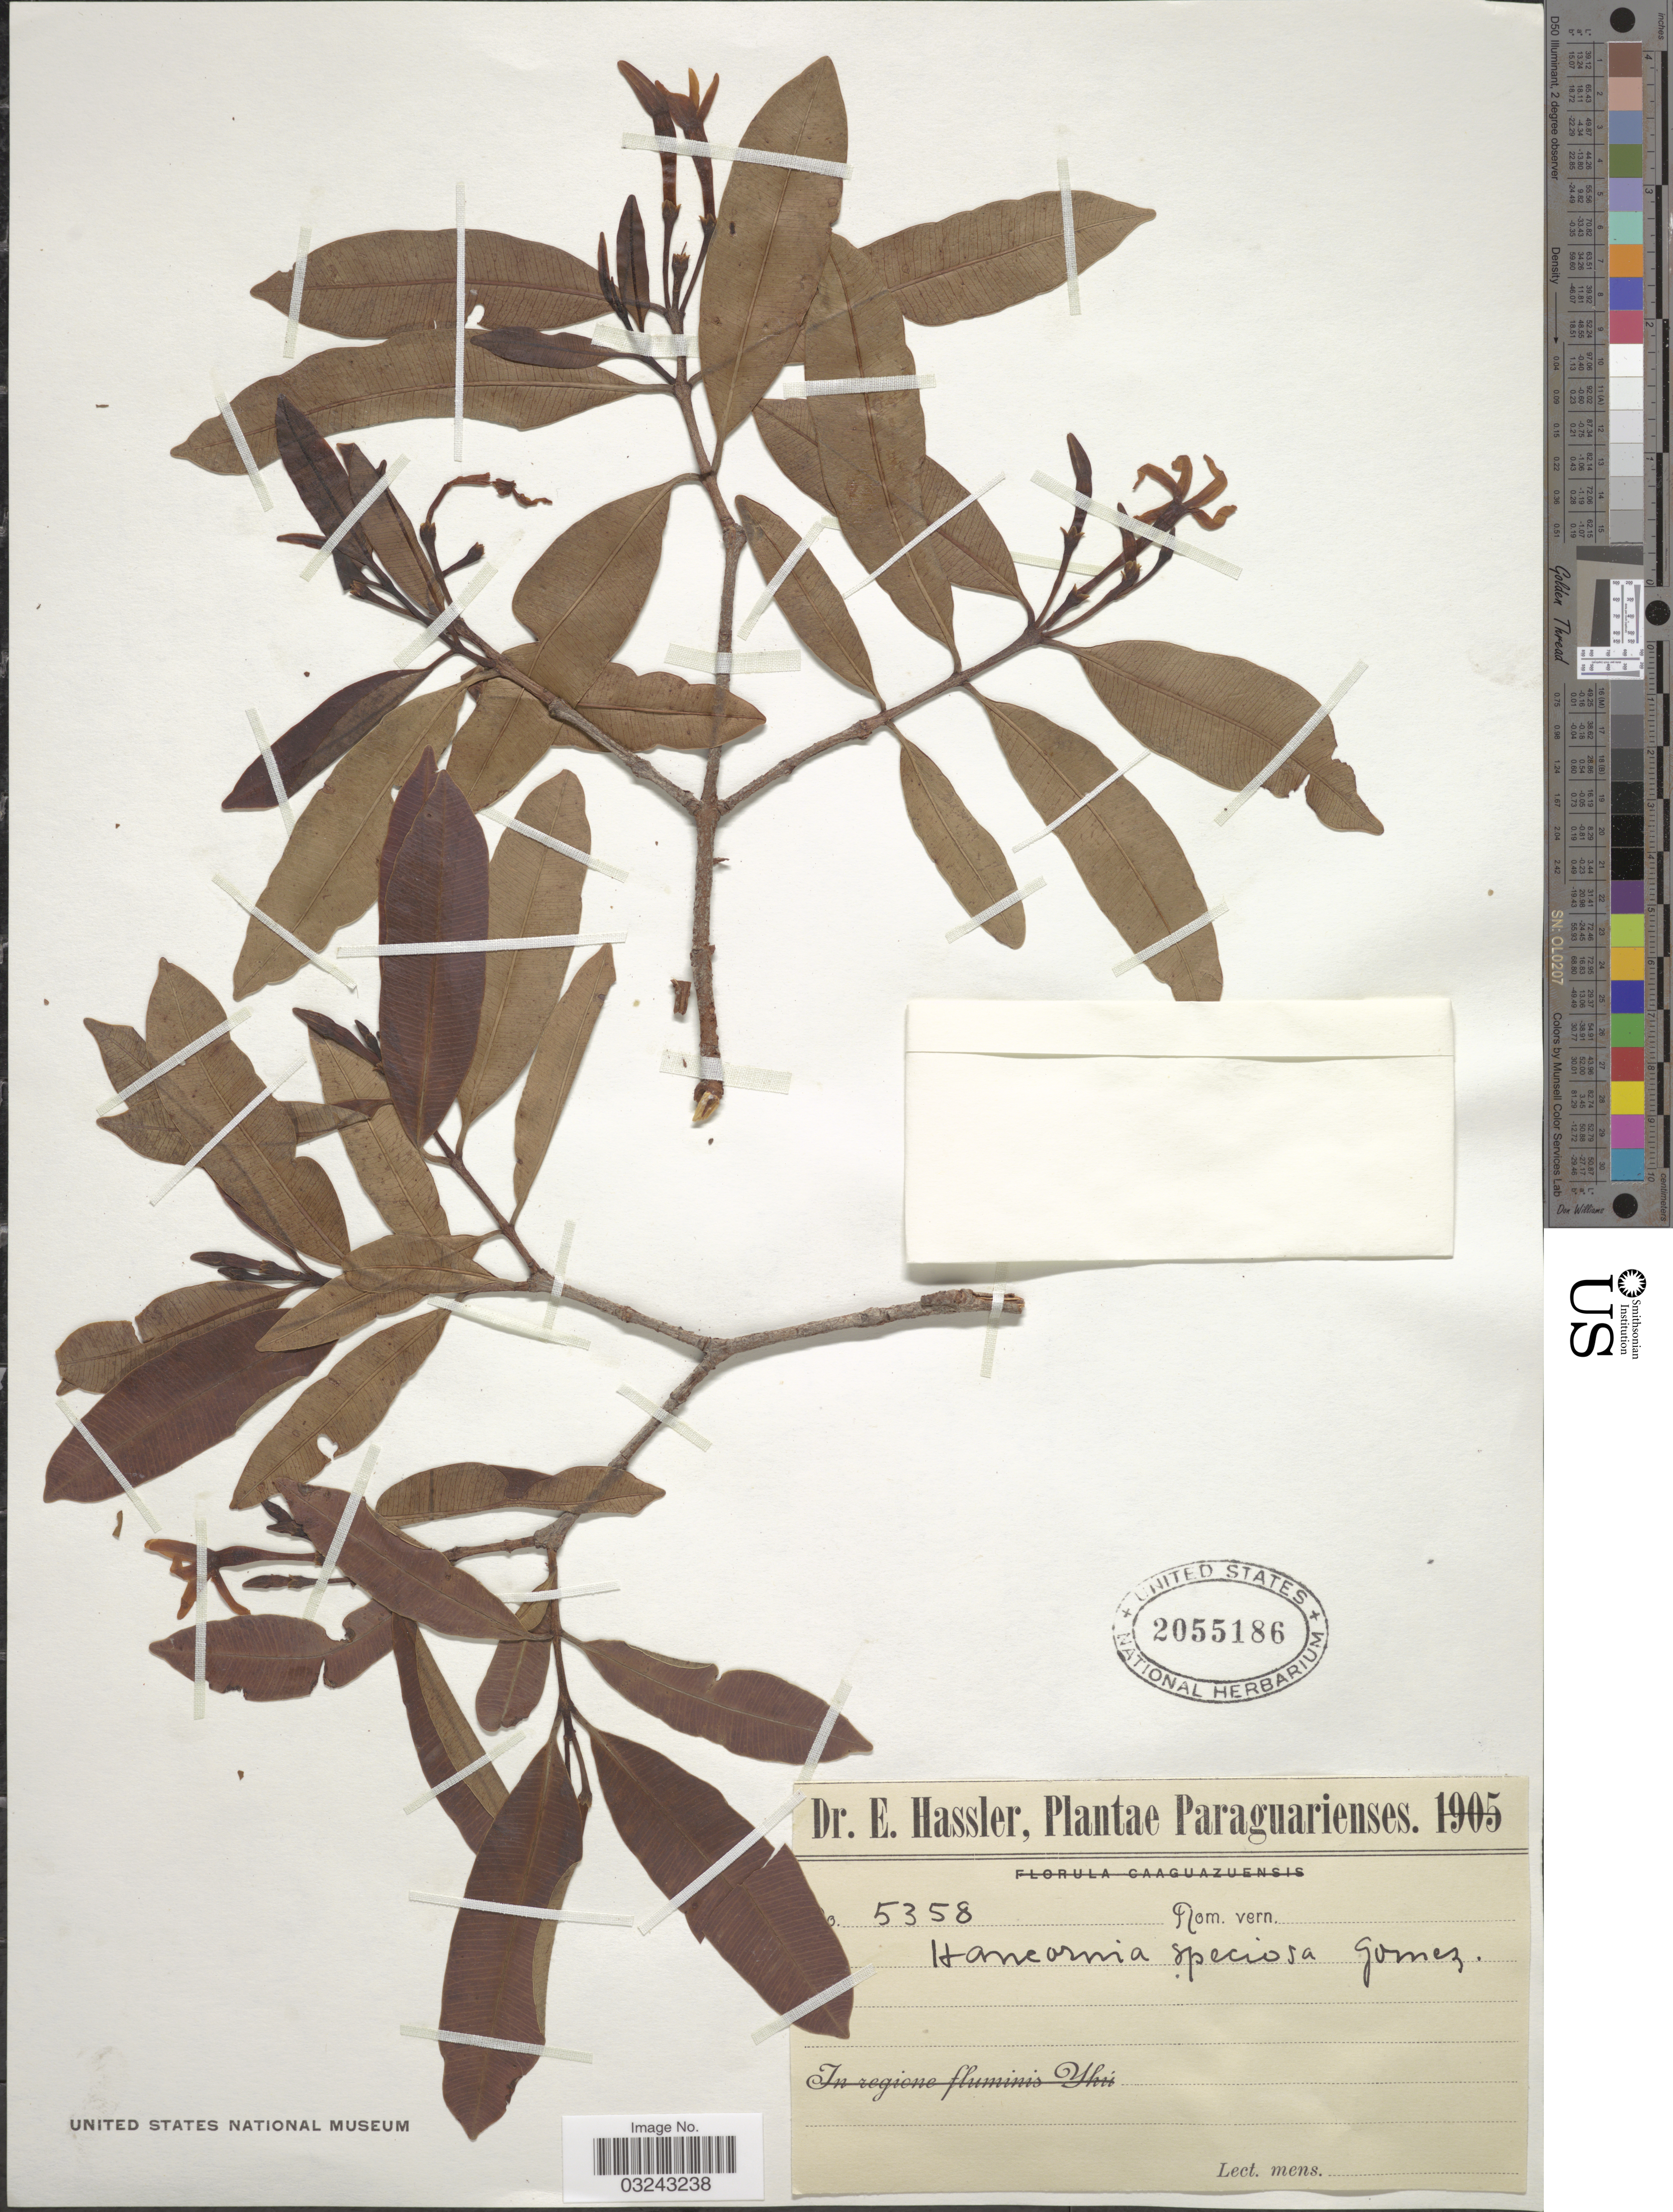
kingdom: Plantae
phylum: Tracheophyta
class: Magnoliopsida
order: Gentianales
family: Apocynaceae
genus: Hancornia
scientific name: Hancornia speciosa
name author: Gomes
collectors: E. Hassler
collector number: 5358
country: Paraguay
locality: Paraguarienses.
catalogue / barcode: US 2055186